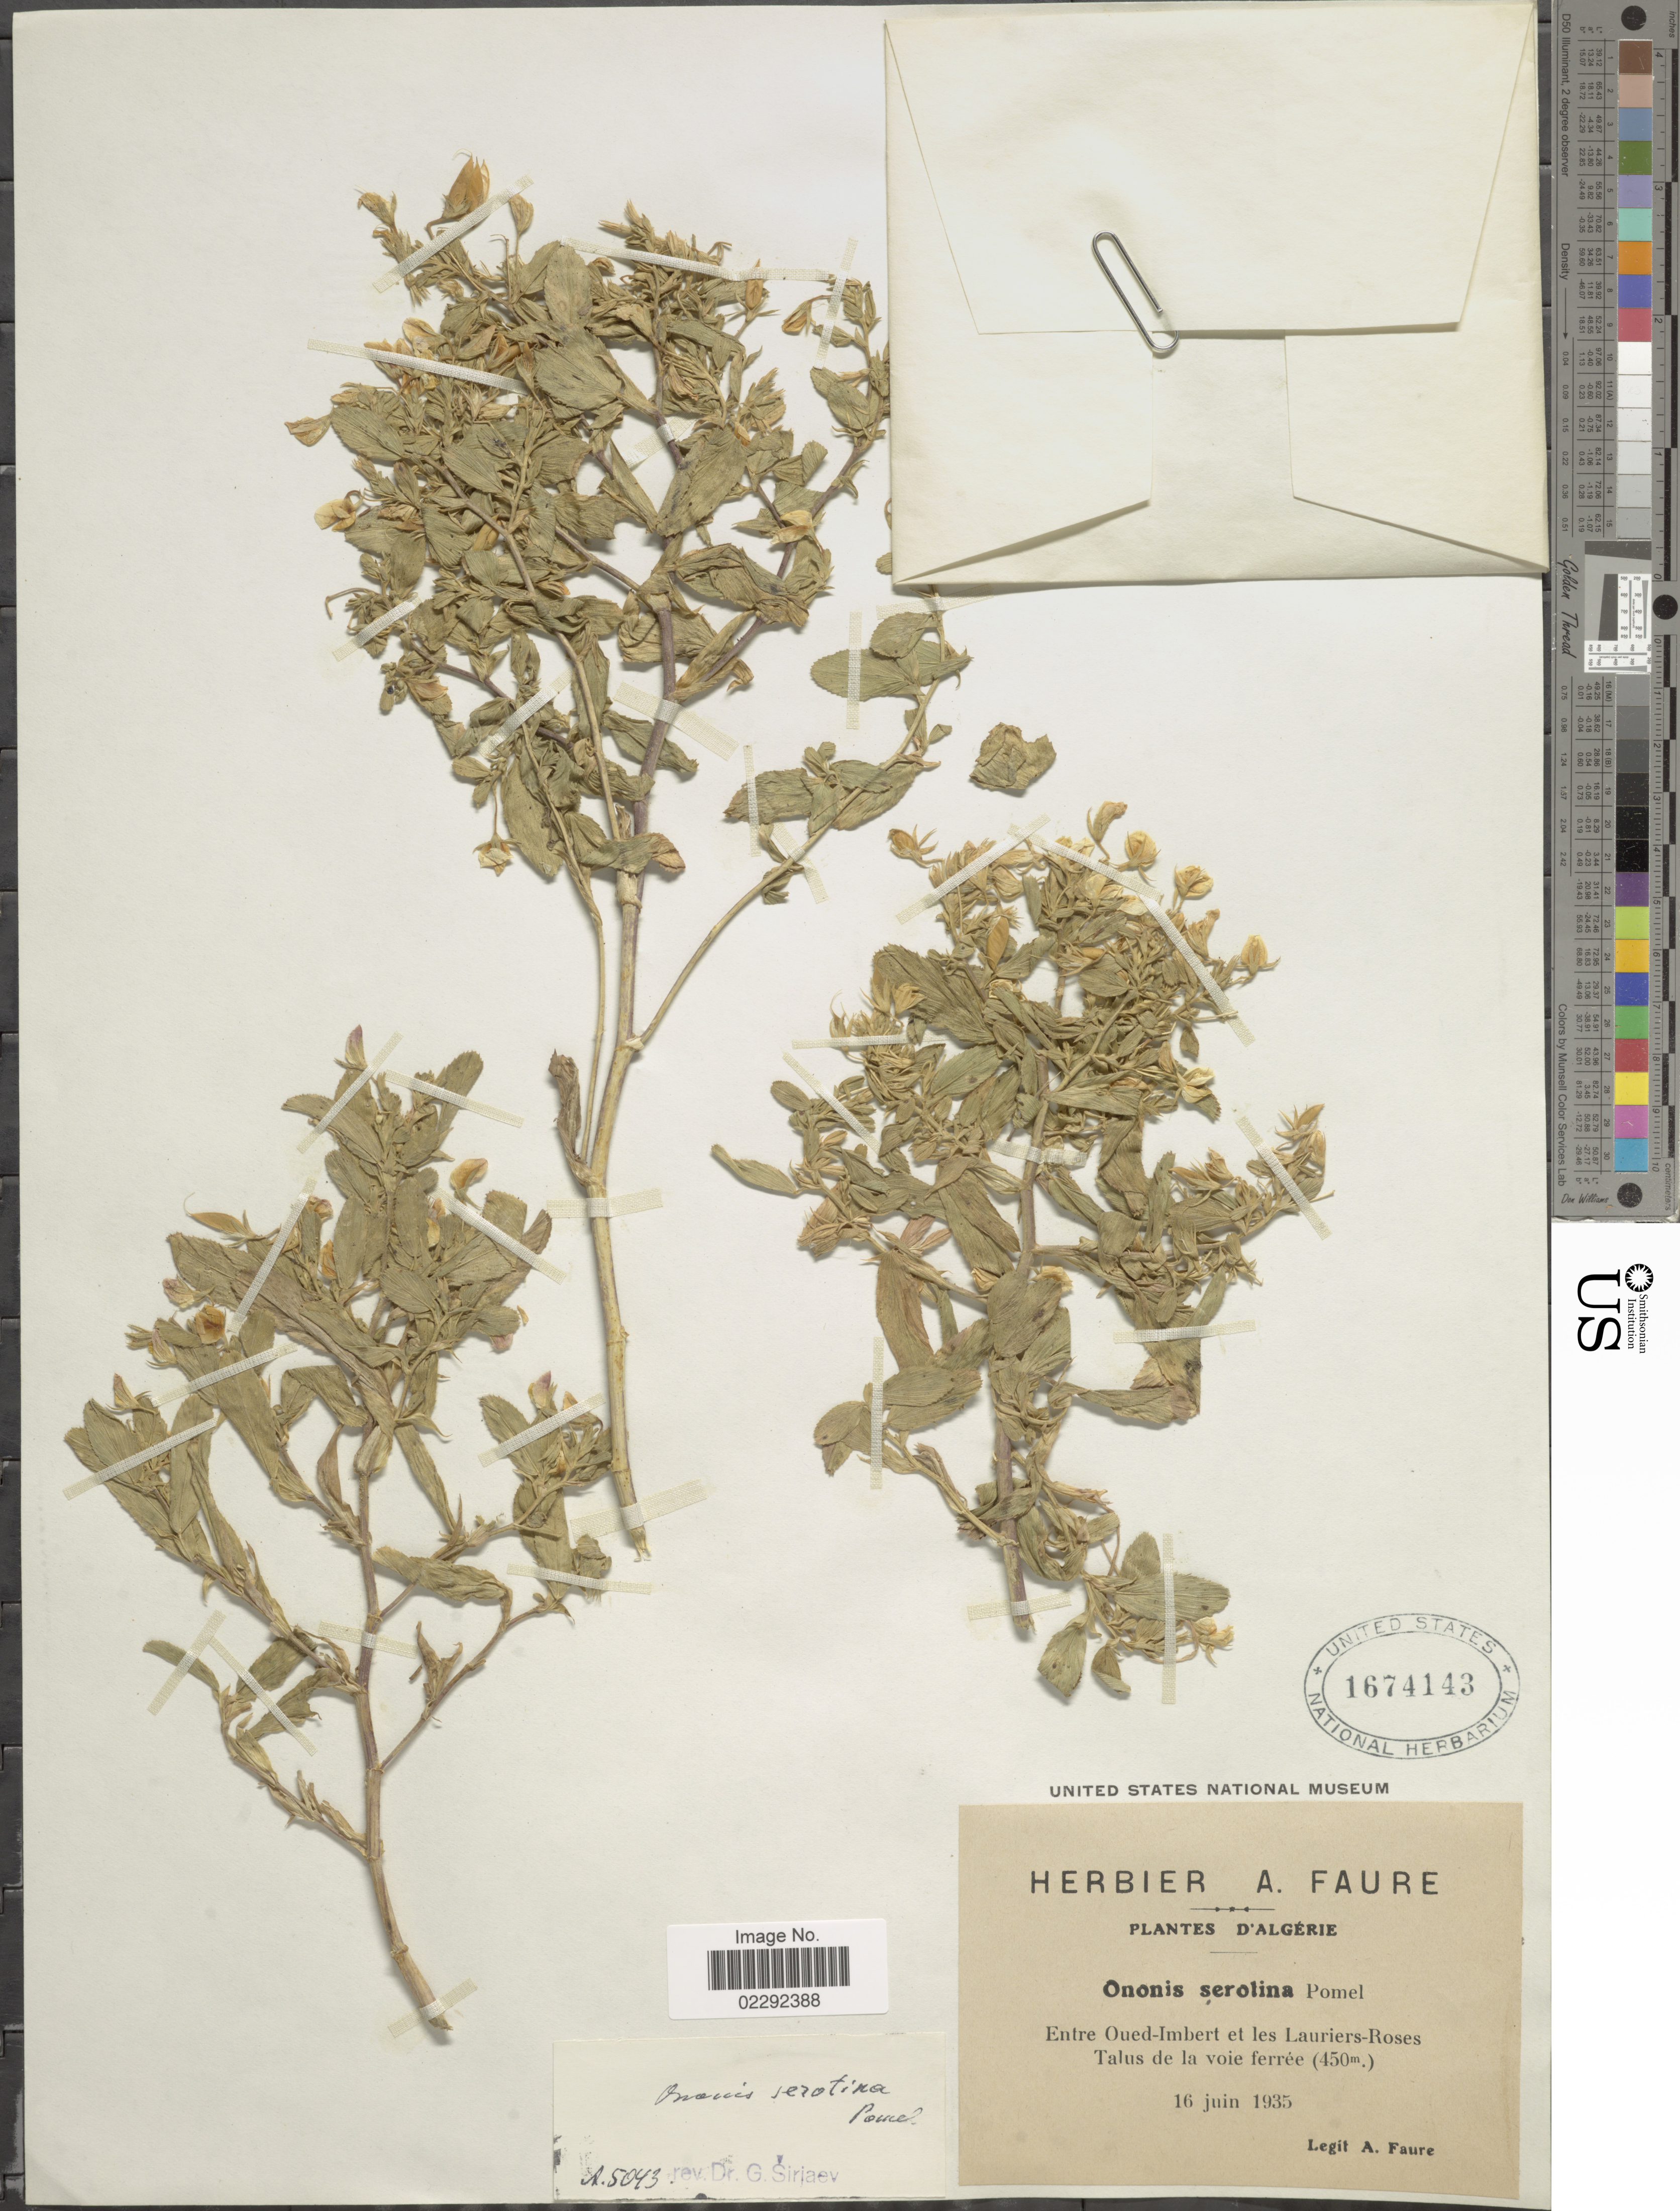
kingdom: Plantae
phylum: Tracheophyta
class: Magnoliopsida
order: Fabales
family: Fabaceae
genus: Ononis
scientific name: Ononis serotina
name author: Pomel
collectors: A. Faure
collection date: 1935-06-16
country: Algeria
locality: Entre Oued-Imbert et les Lauriers-Roses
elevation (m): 450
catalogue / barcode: US 1674143